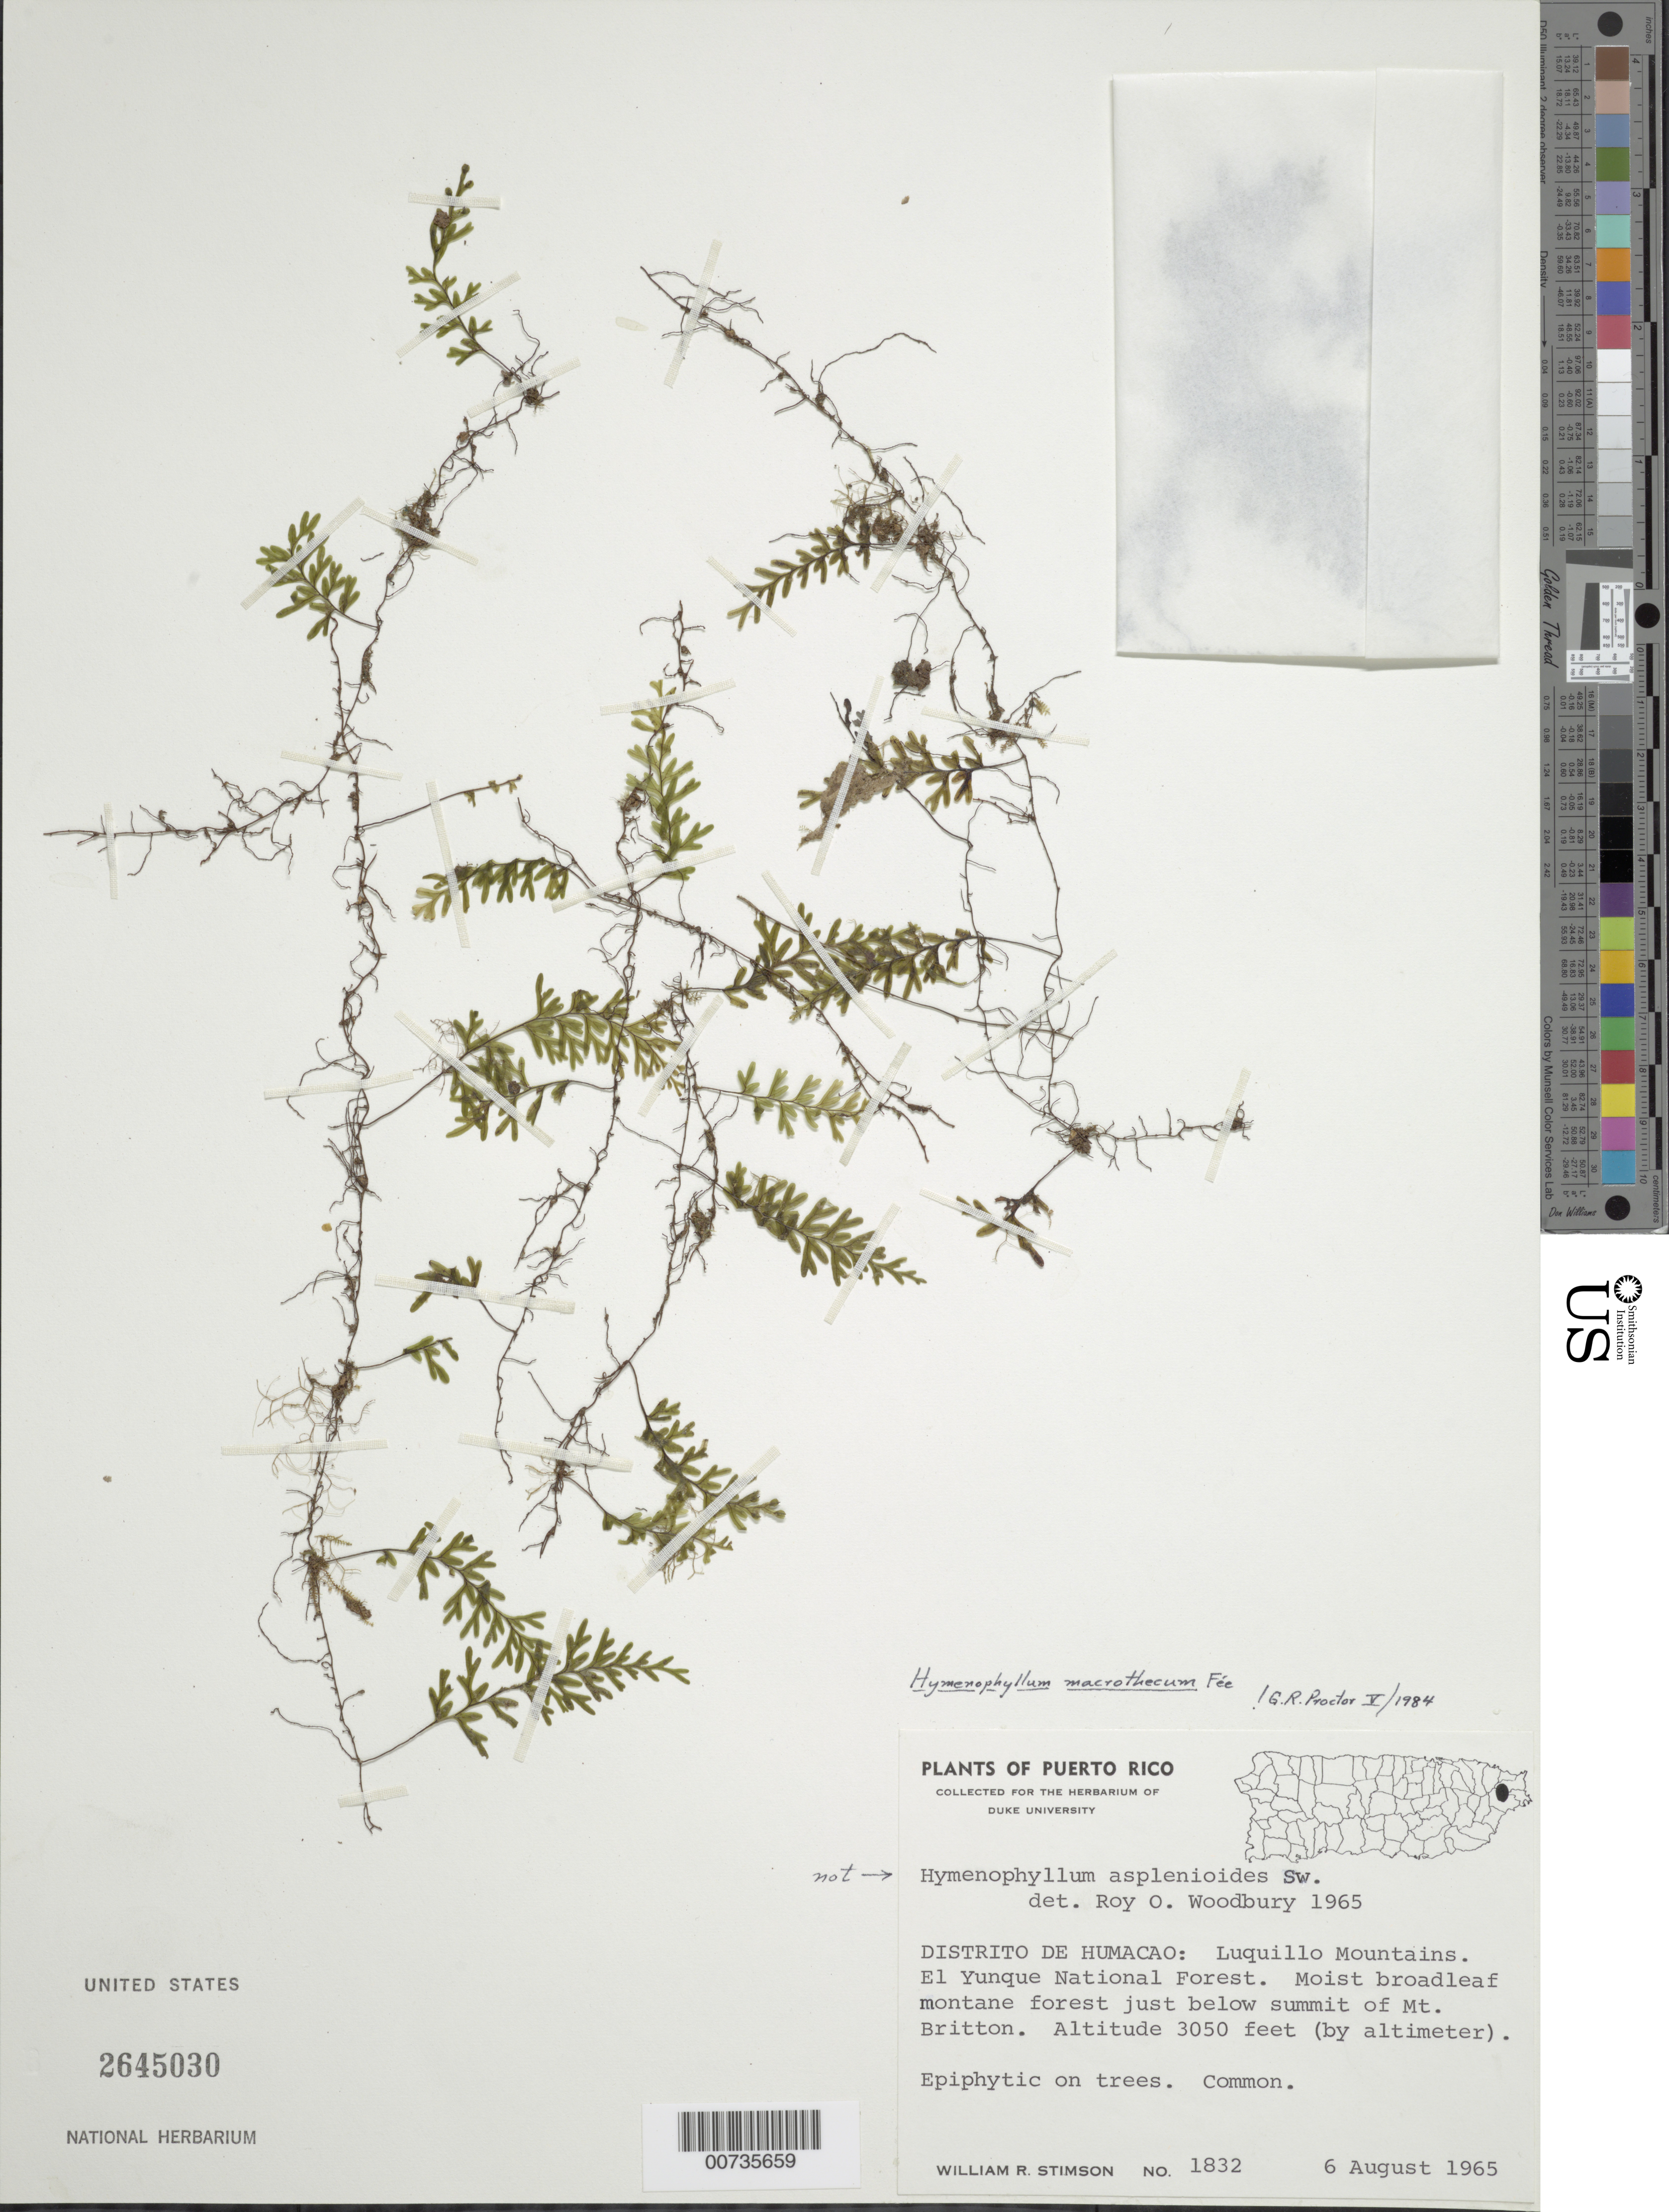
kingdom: Plantae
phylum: Tracheophyta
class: Polypodiopsida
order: Hymenophyllales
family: Hymenophyllaceae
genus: Hymenophyllum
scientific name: Hymenophyllum macrothecum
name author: Fée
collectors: W. R. Stimson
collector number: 1832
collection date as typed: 06 Aug 1965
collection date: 1965-08-06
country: Puerto Rico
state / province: Luquillo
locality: Luquillo Mts., El Yunque Natl. Forest: just below summit of Mt. Britton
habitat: On trees in moist broadleaf montane forest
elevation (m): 930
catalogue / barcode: US 2645030